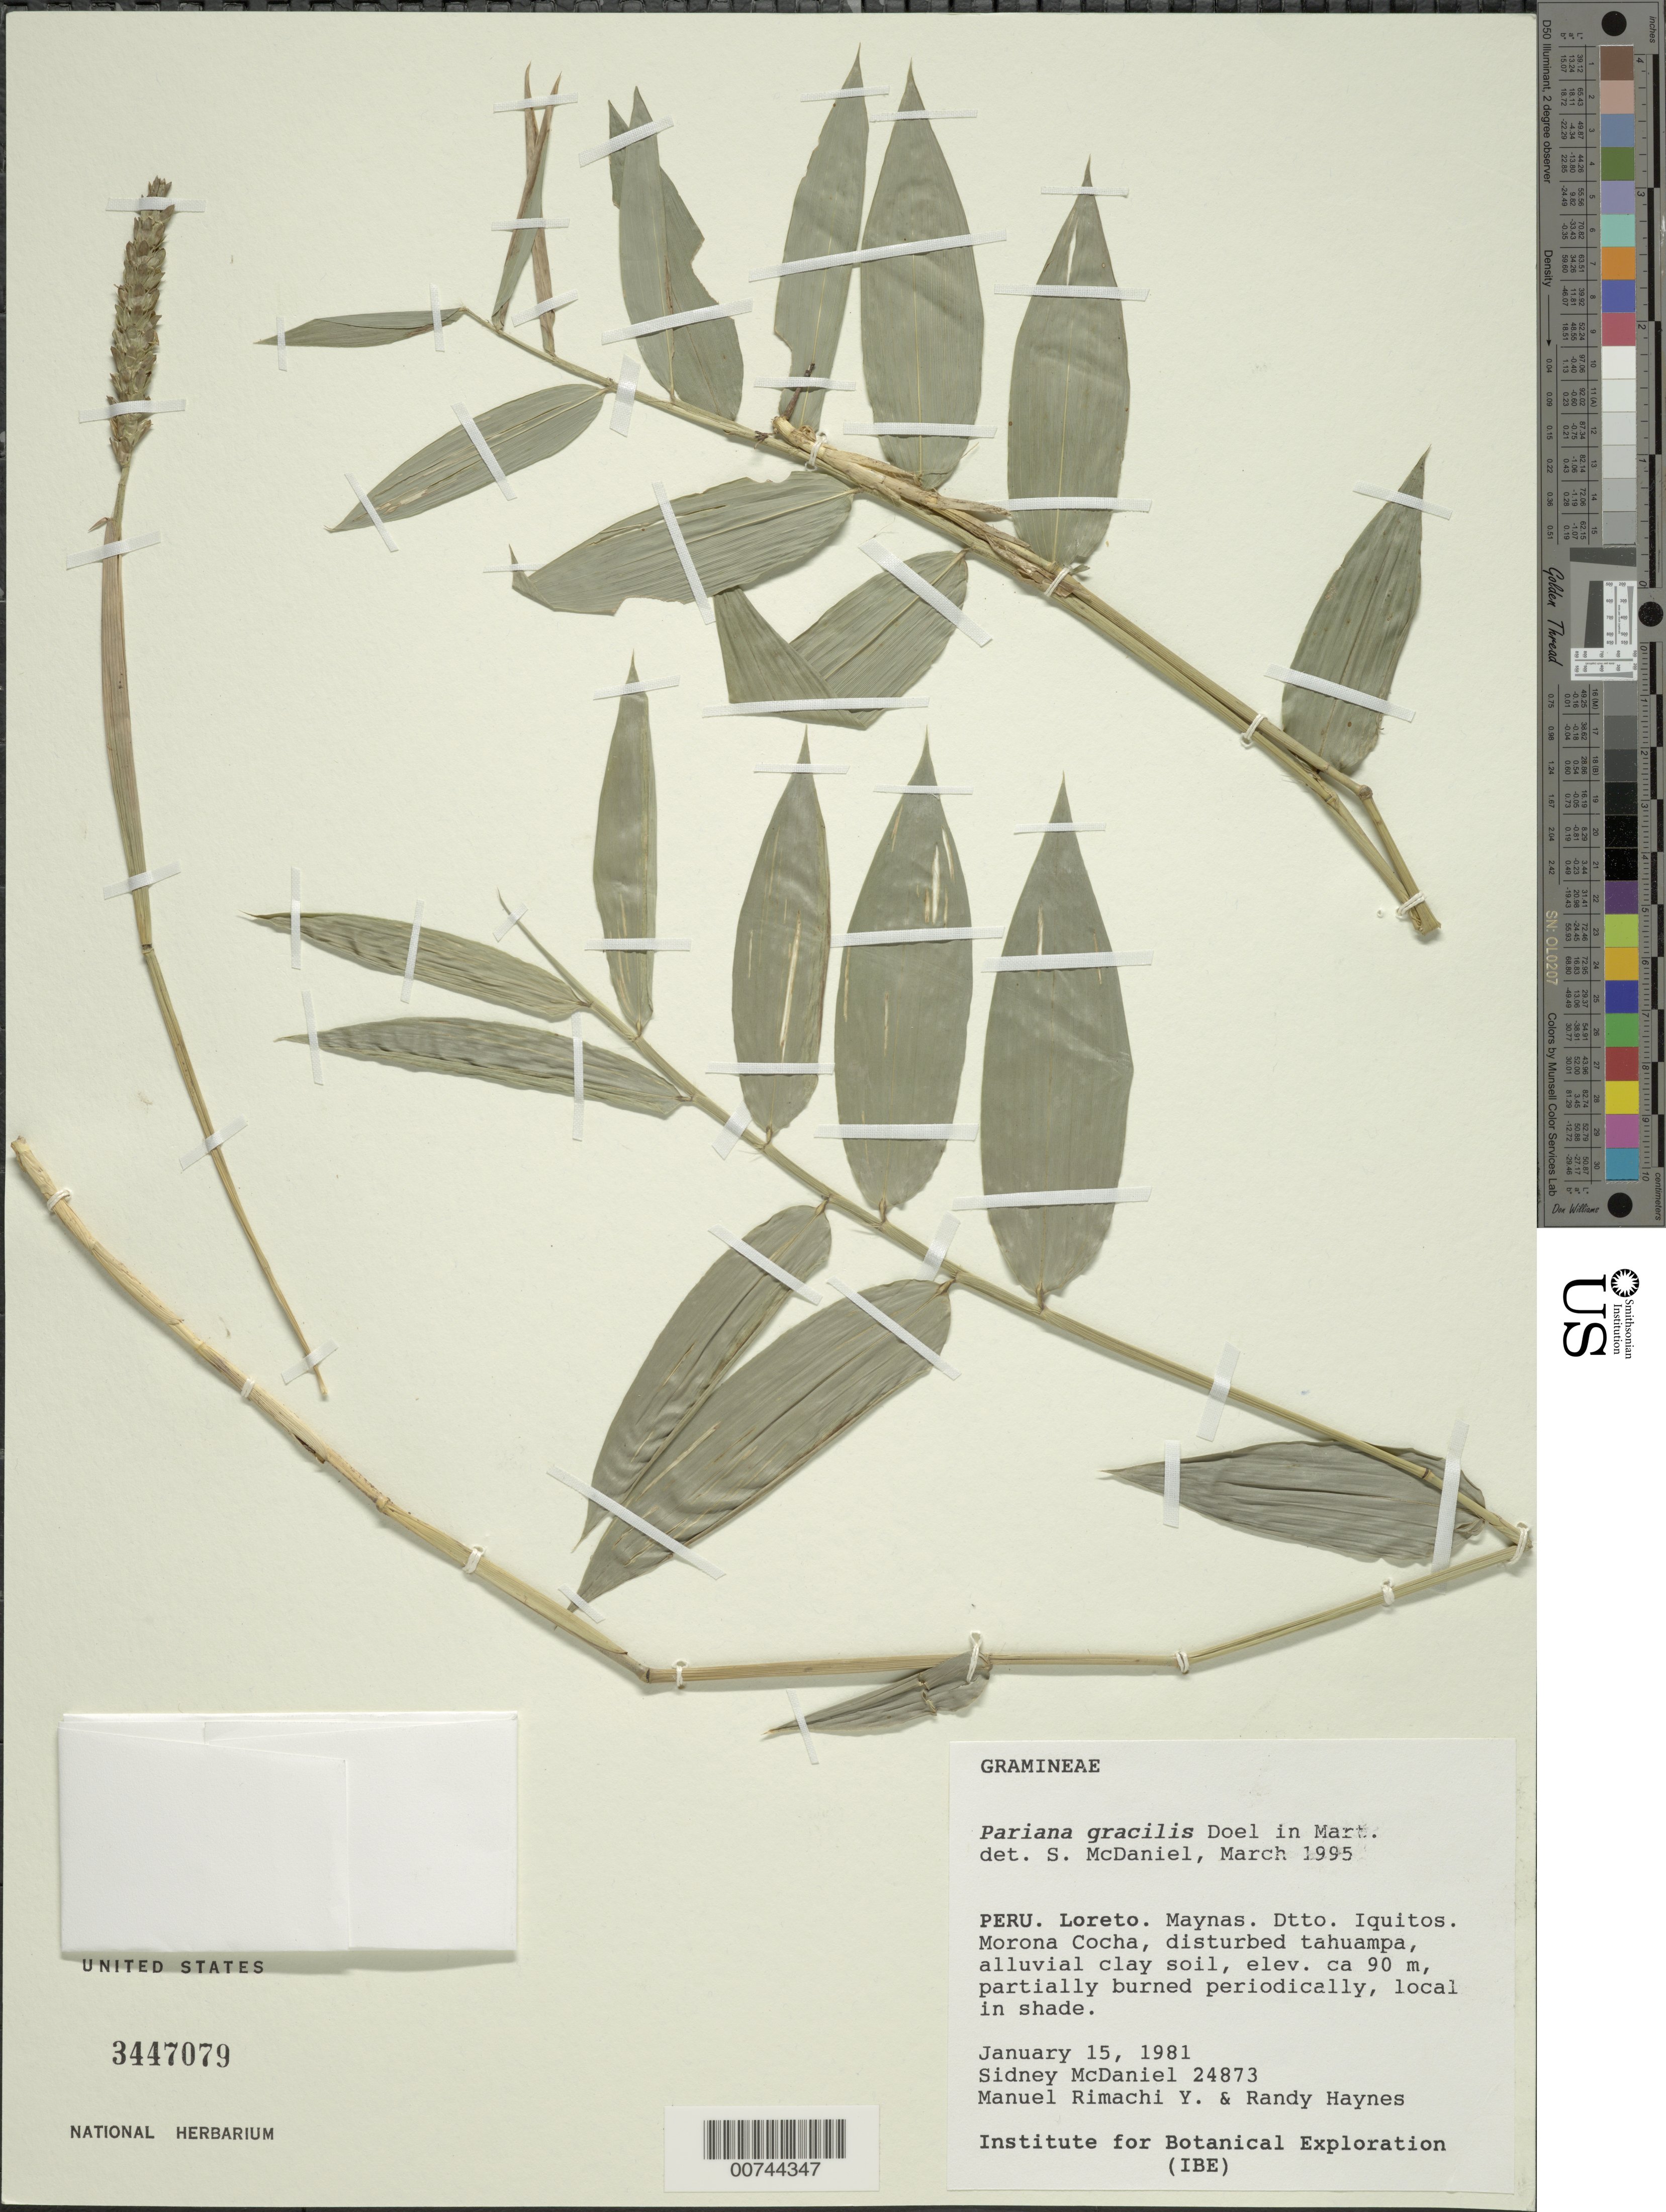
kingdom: Plantae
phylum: Tracheophyta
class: Liliopsida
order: Poales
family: Poaceae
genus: Pariana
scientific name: Pariana gracilis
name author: Döll in Mart.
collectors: S. T. McDaniel, M. Rimachi Y. & R. R. Haynes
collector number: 24873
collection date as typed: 15 Jan 1981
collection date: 1981-01-15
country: Peru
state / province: Loreto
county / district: Maynas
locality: Iquitos, Morona Cocha.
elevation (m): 90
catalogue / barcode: US 3447079